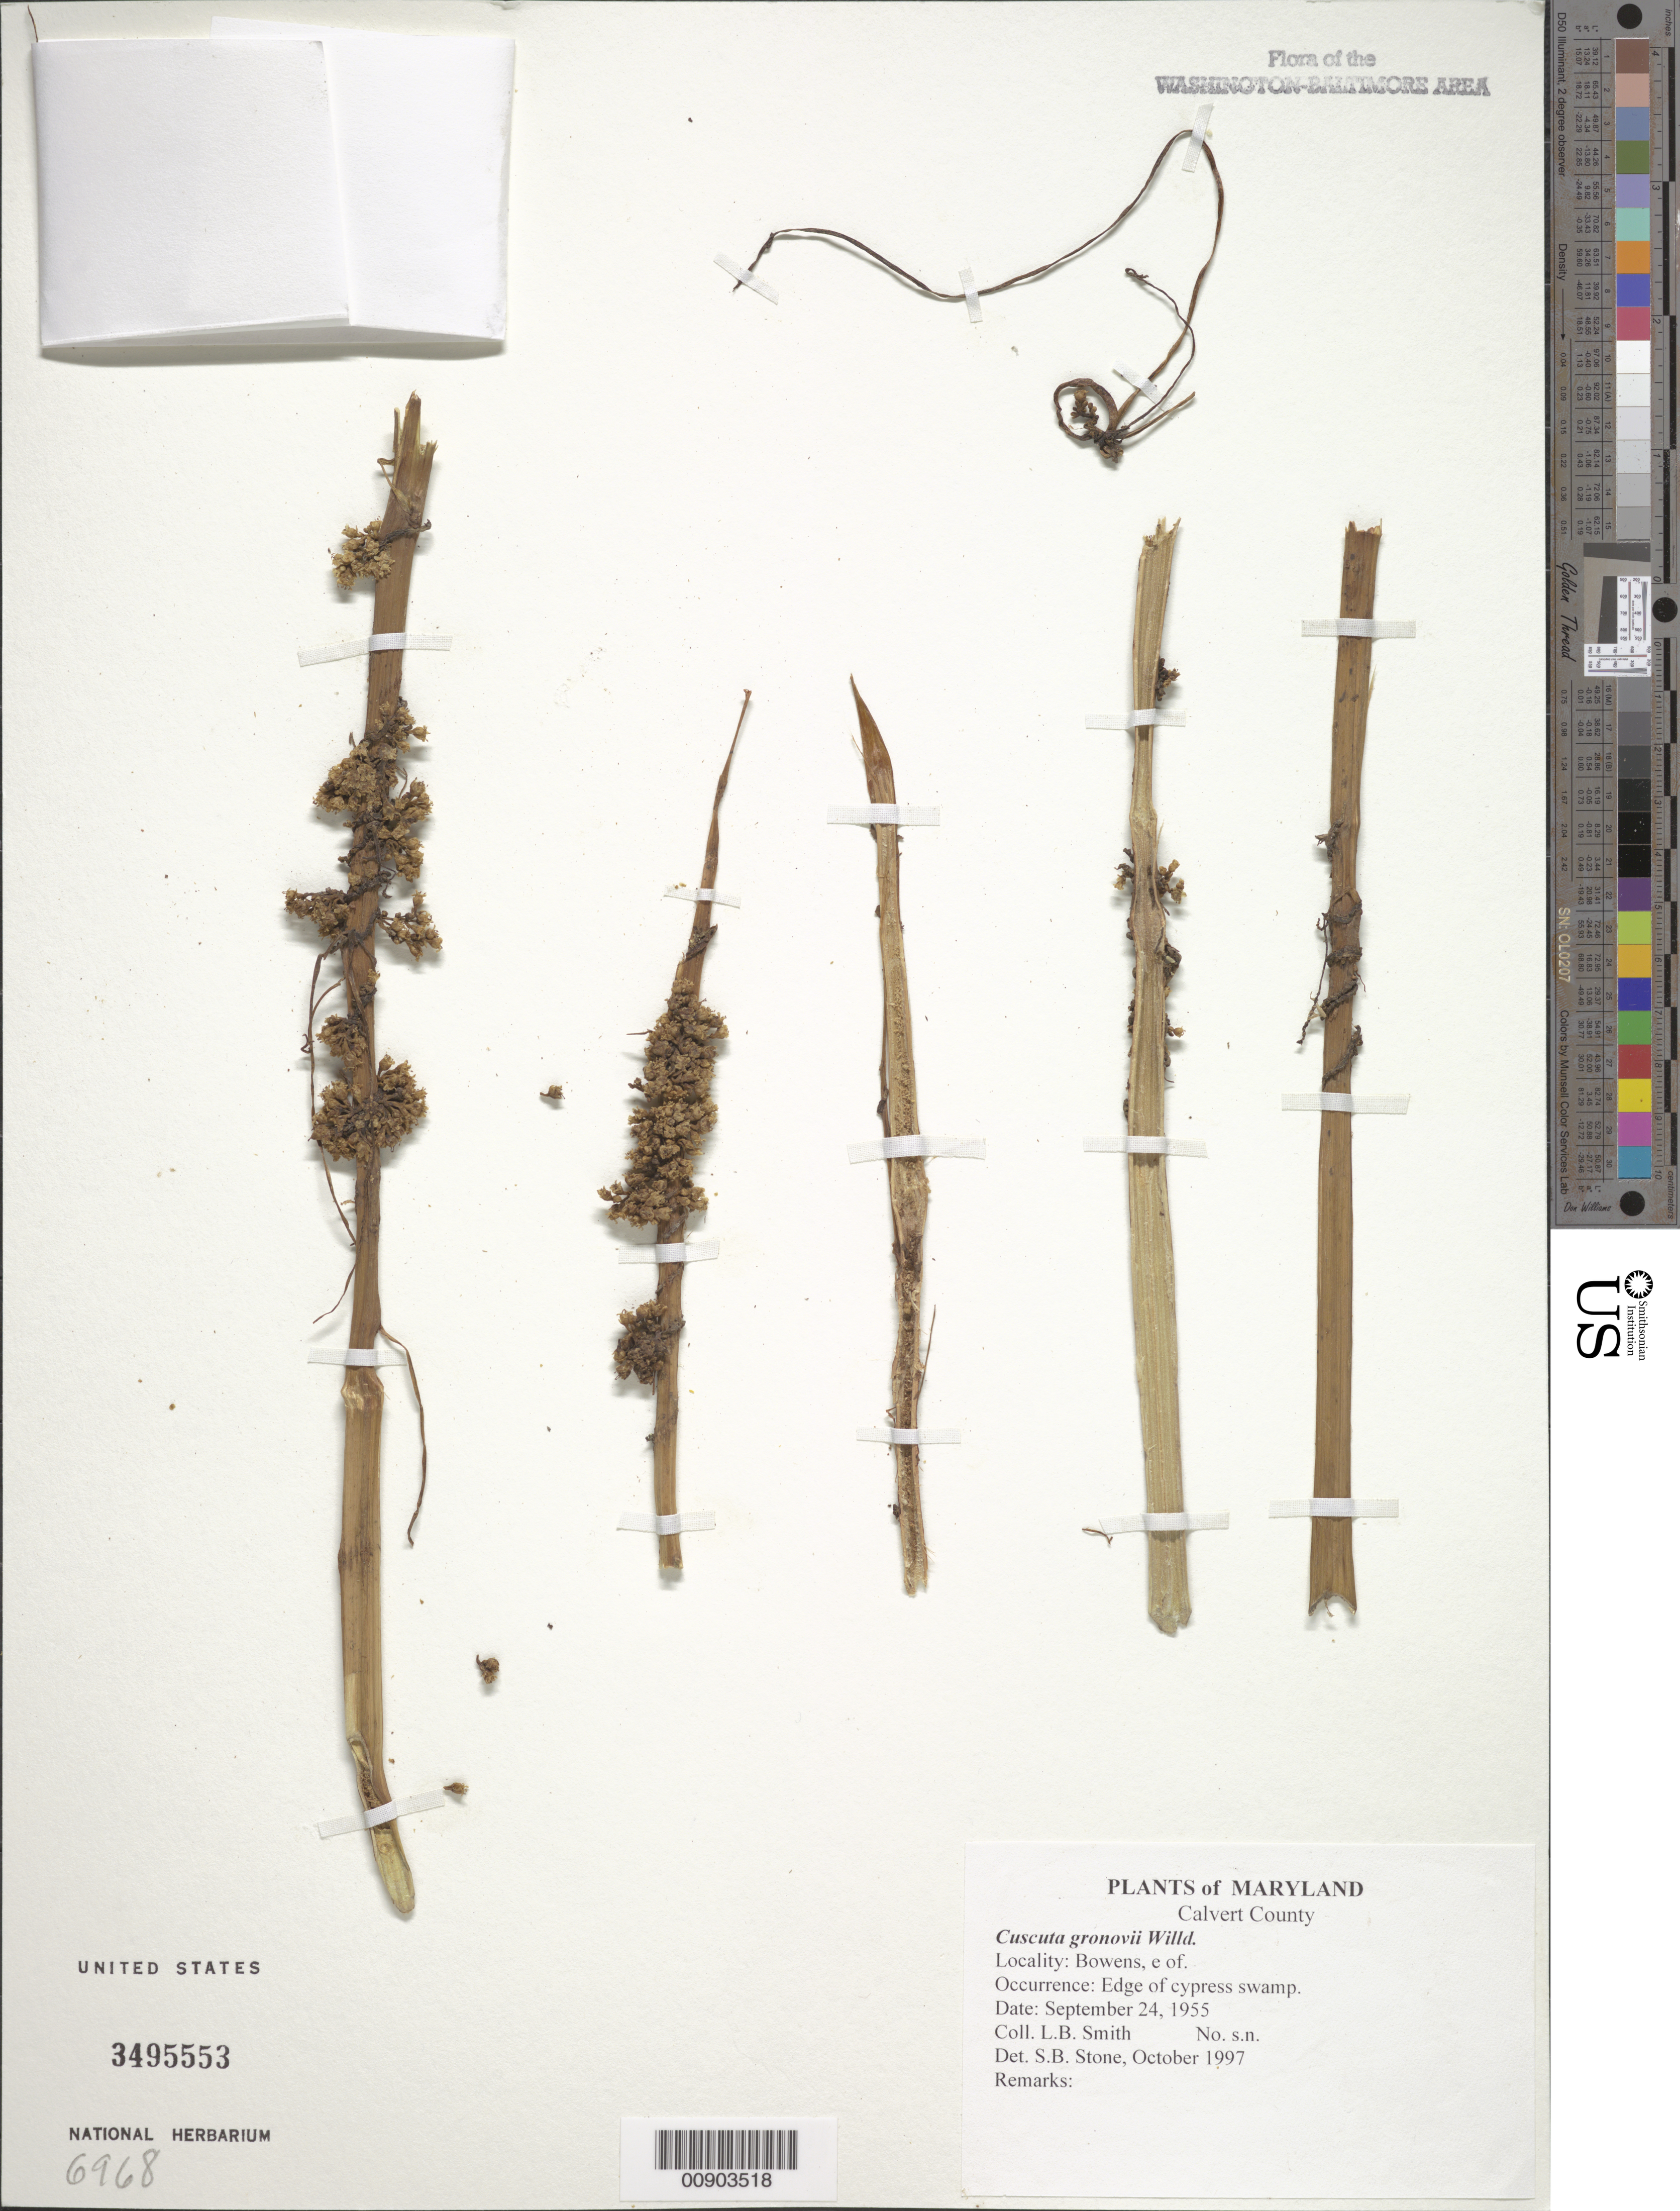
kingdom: Plantae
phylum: Tracheophyta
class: Magnoliopsida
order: Solanales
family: Convolvulaceae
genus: Cuscuta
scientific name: Cuscuta gronovii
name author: Willd. ex Schult.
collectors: L. Smith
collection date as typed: September 24, 1955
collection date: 1955-09-24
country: United States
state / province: Maryland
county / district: Calvert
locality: Bowens, east of.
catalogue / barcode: US 3495553